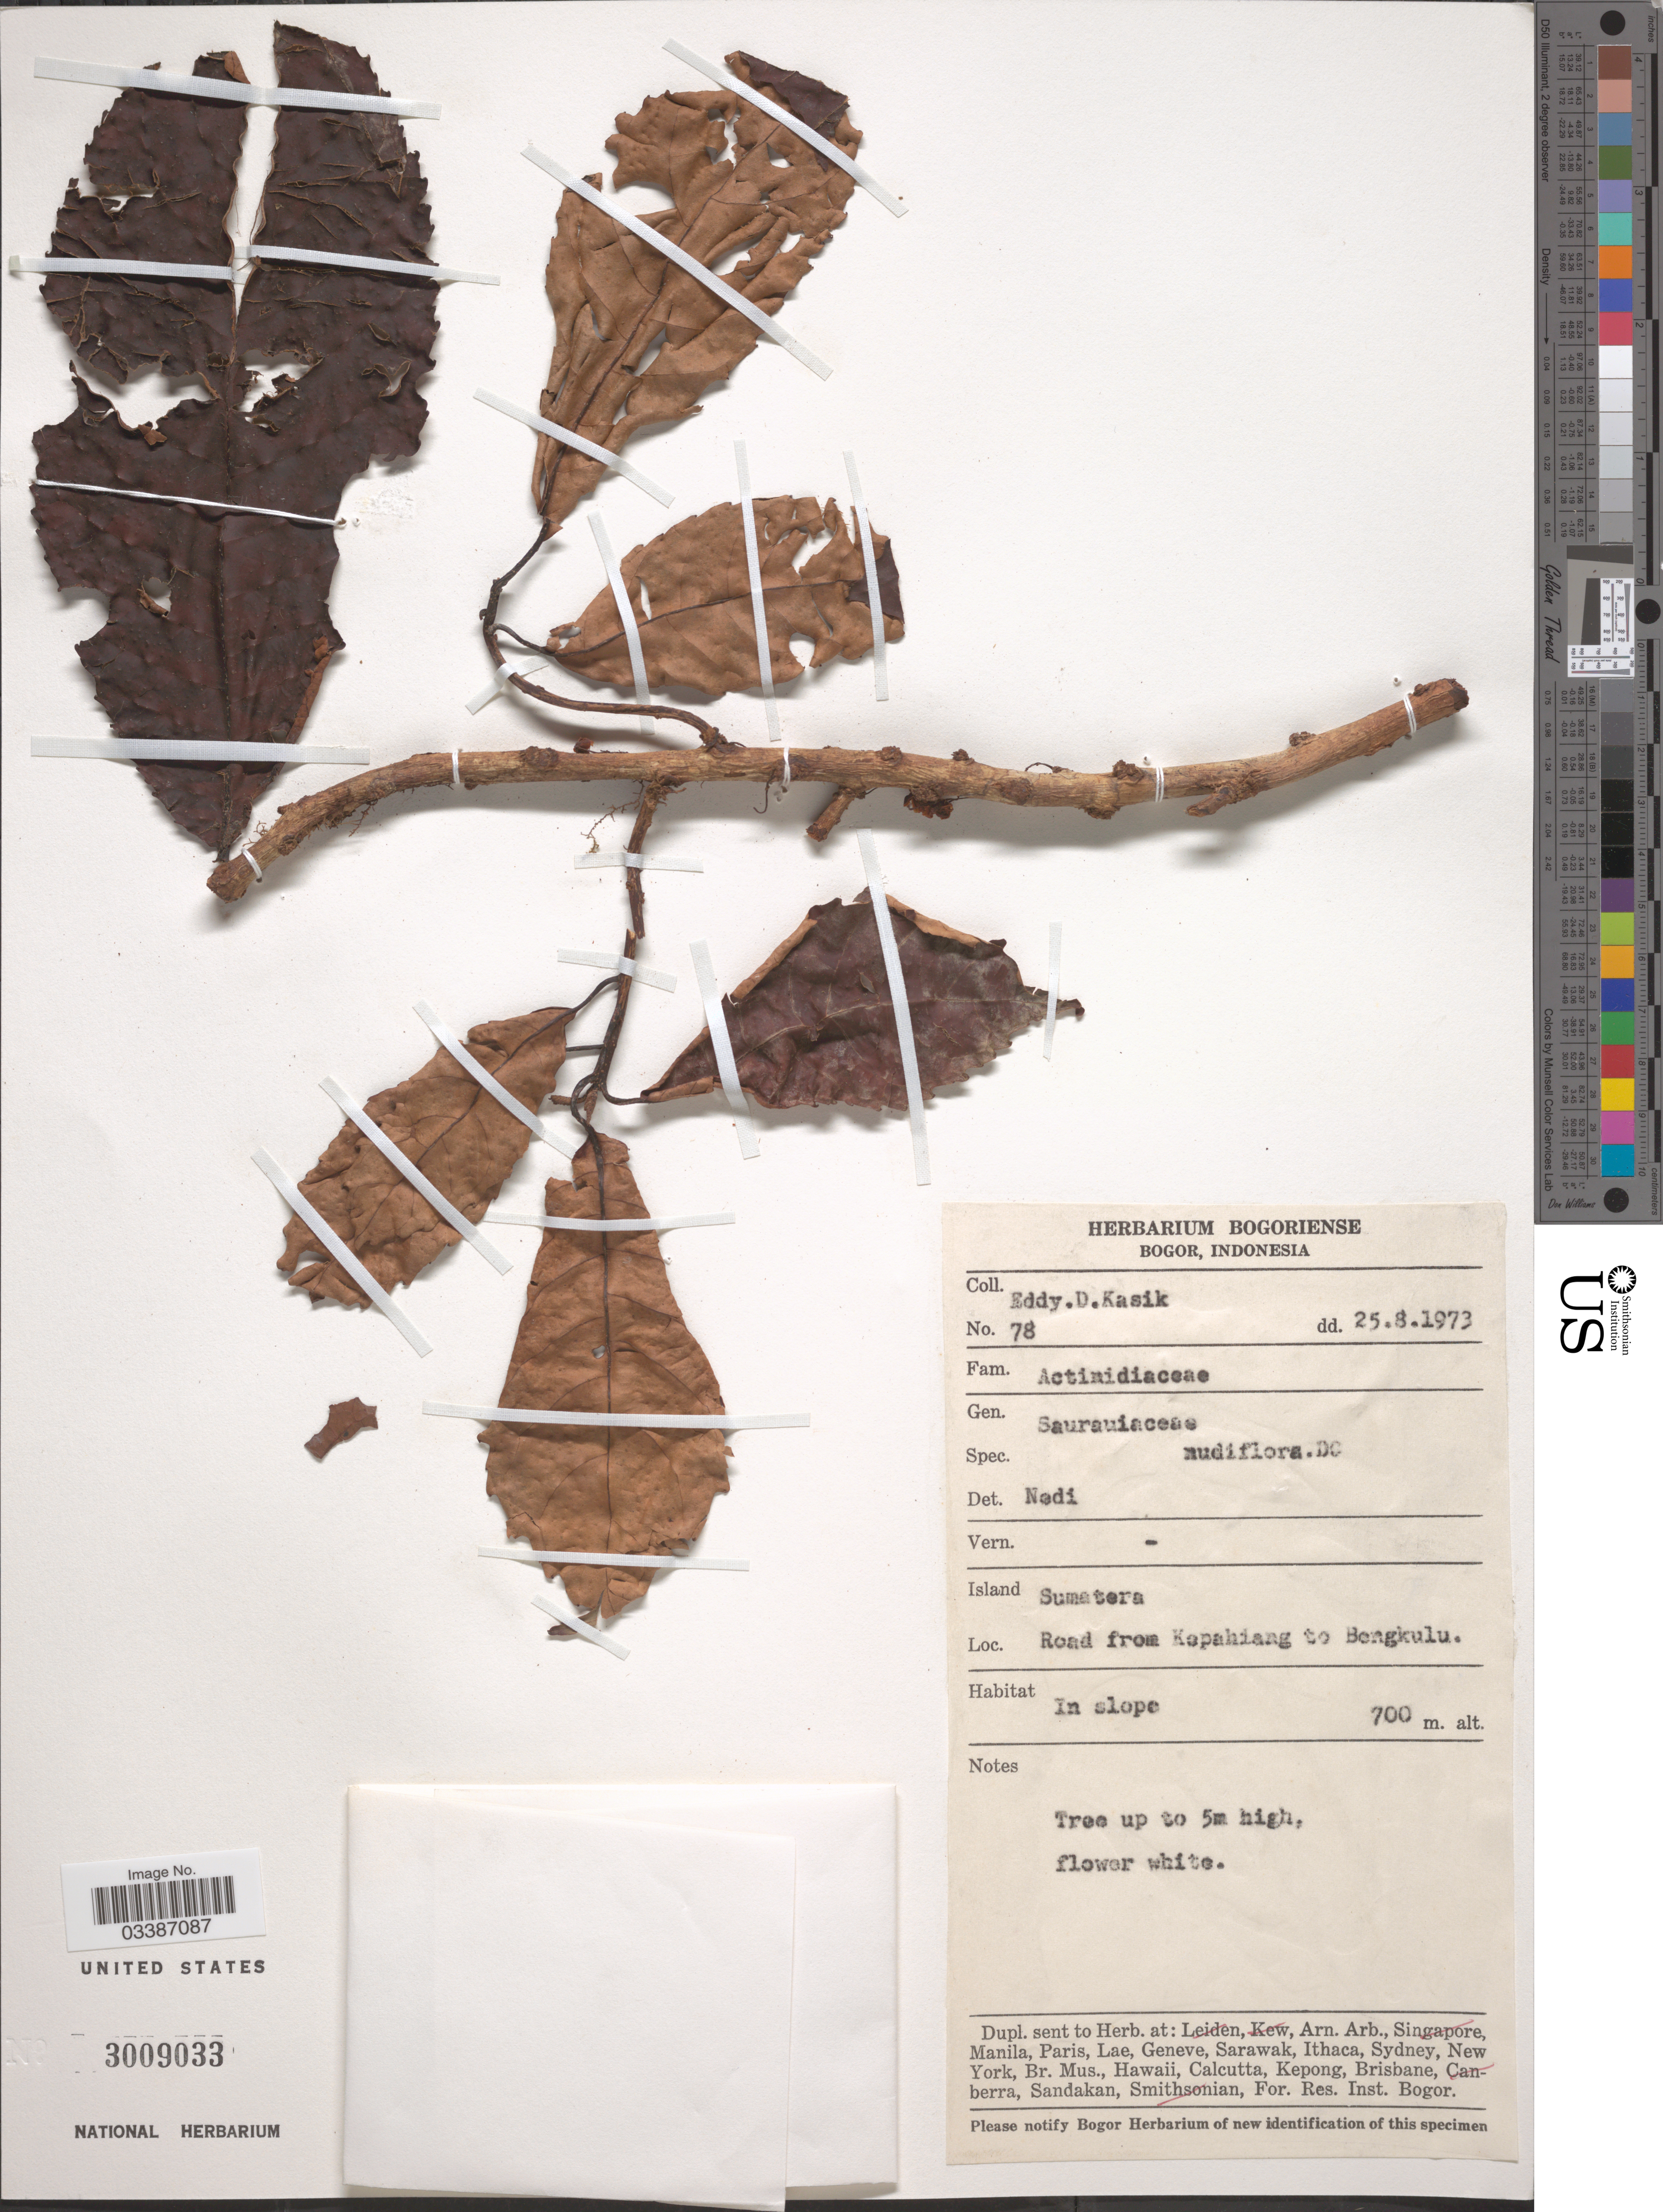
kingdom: Plantae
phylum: Tracheophyta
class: Magnoliopsida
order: Ericales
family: Actinidiaceae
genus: Saurauia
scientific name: Saurauia nudiflora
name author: DC.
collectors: E. Kasik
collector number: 78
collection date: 1973-08-25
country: Indonesia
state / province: Sumatra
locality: Island Sumatera. Road from Kepahiang to Bengkulu.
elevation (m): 700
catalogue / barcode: US 3009033